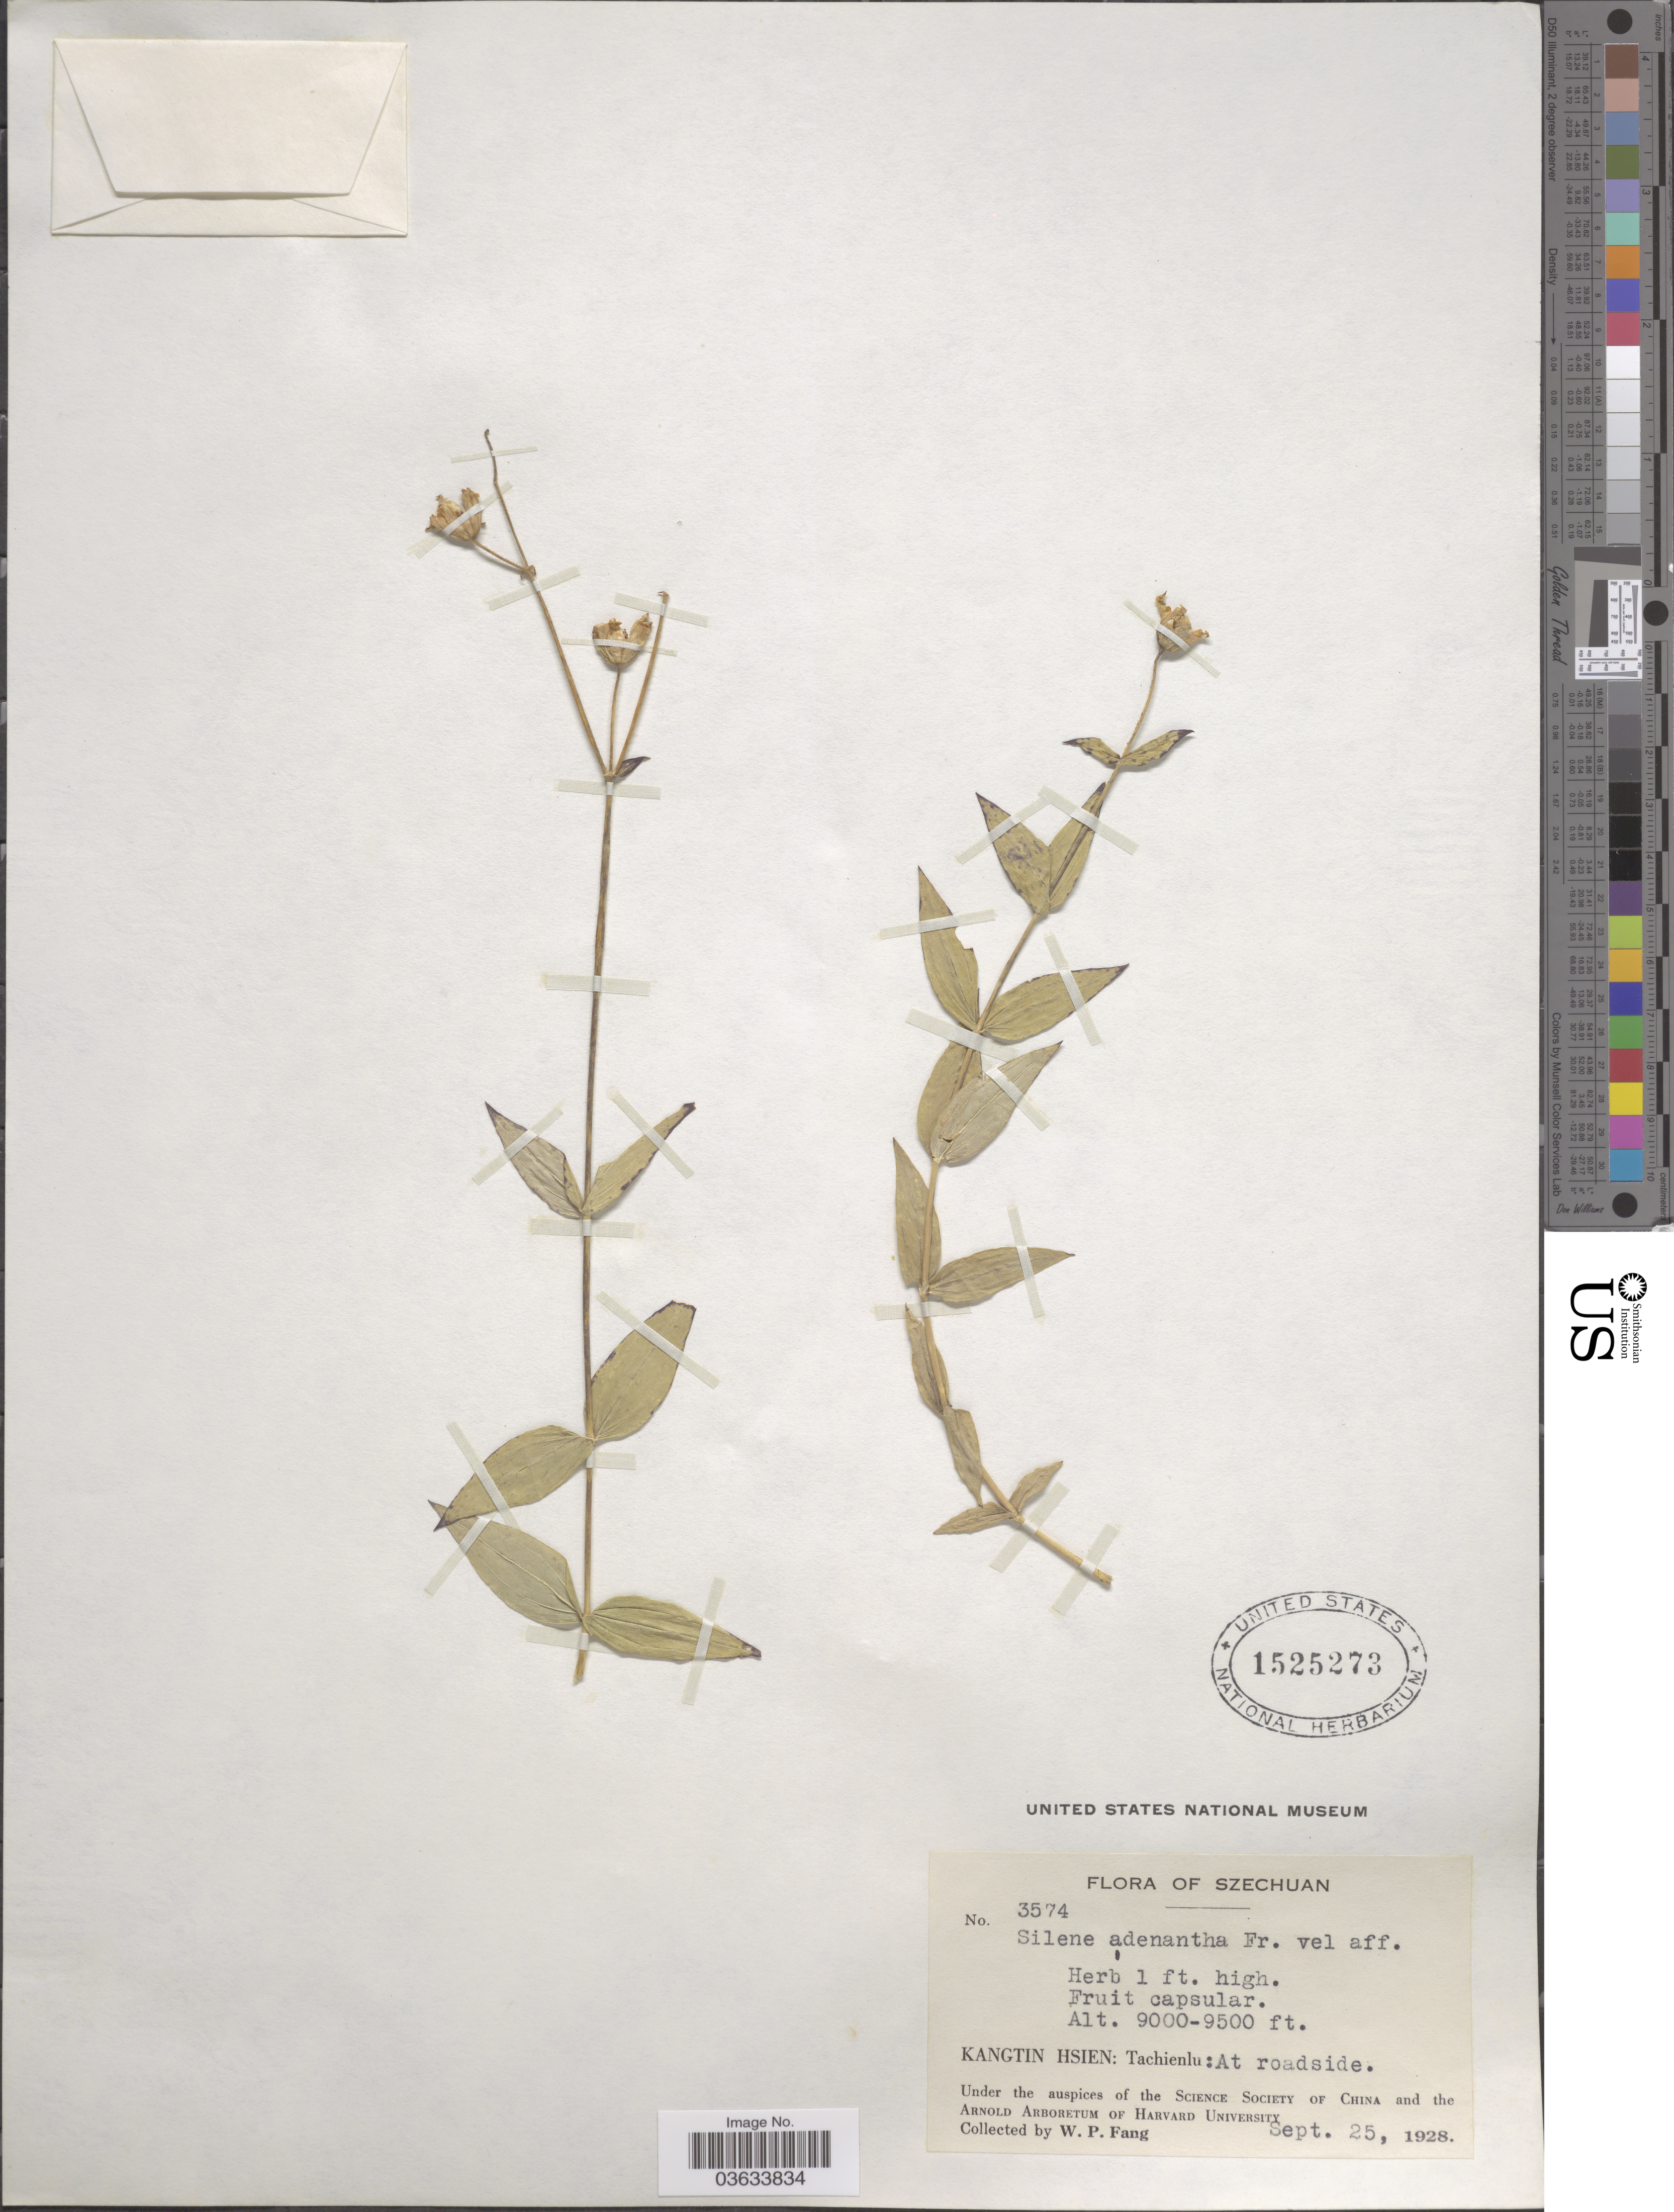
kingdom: Plantae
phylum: Tracheophyta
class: Magnoliopsida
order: Caryophyllales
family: Caryophyllaceae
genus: Silene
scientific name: Silene adenantha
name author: Franch.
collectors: W. P. Fang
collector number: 3574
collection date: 1928-09-25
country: China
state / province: Sichuan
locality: Kangtin Hsien: Tachienlu. Szechuan.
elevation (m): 2743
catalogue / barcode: US 1525273